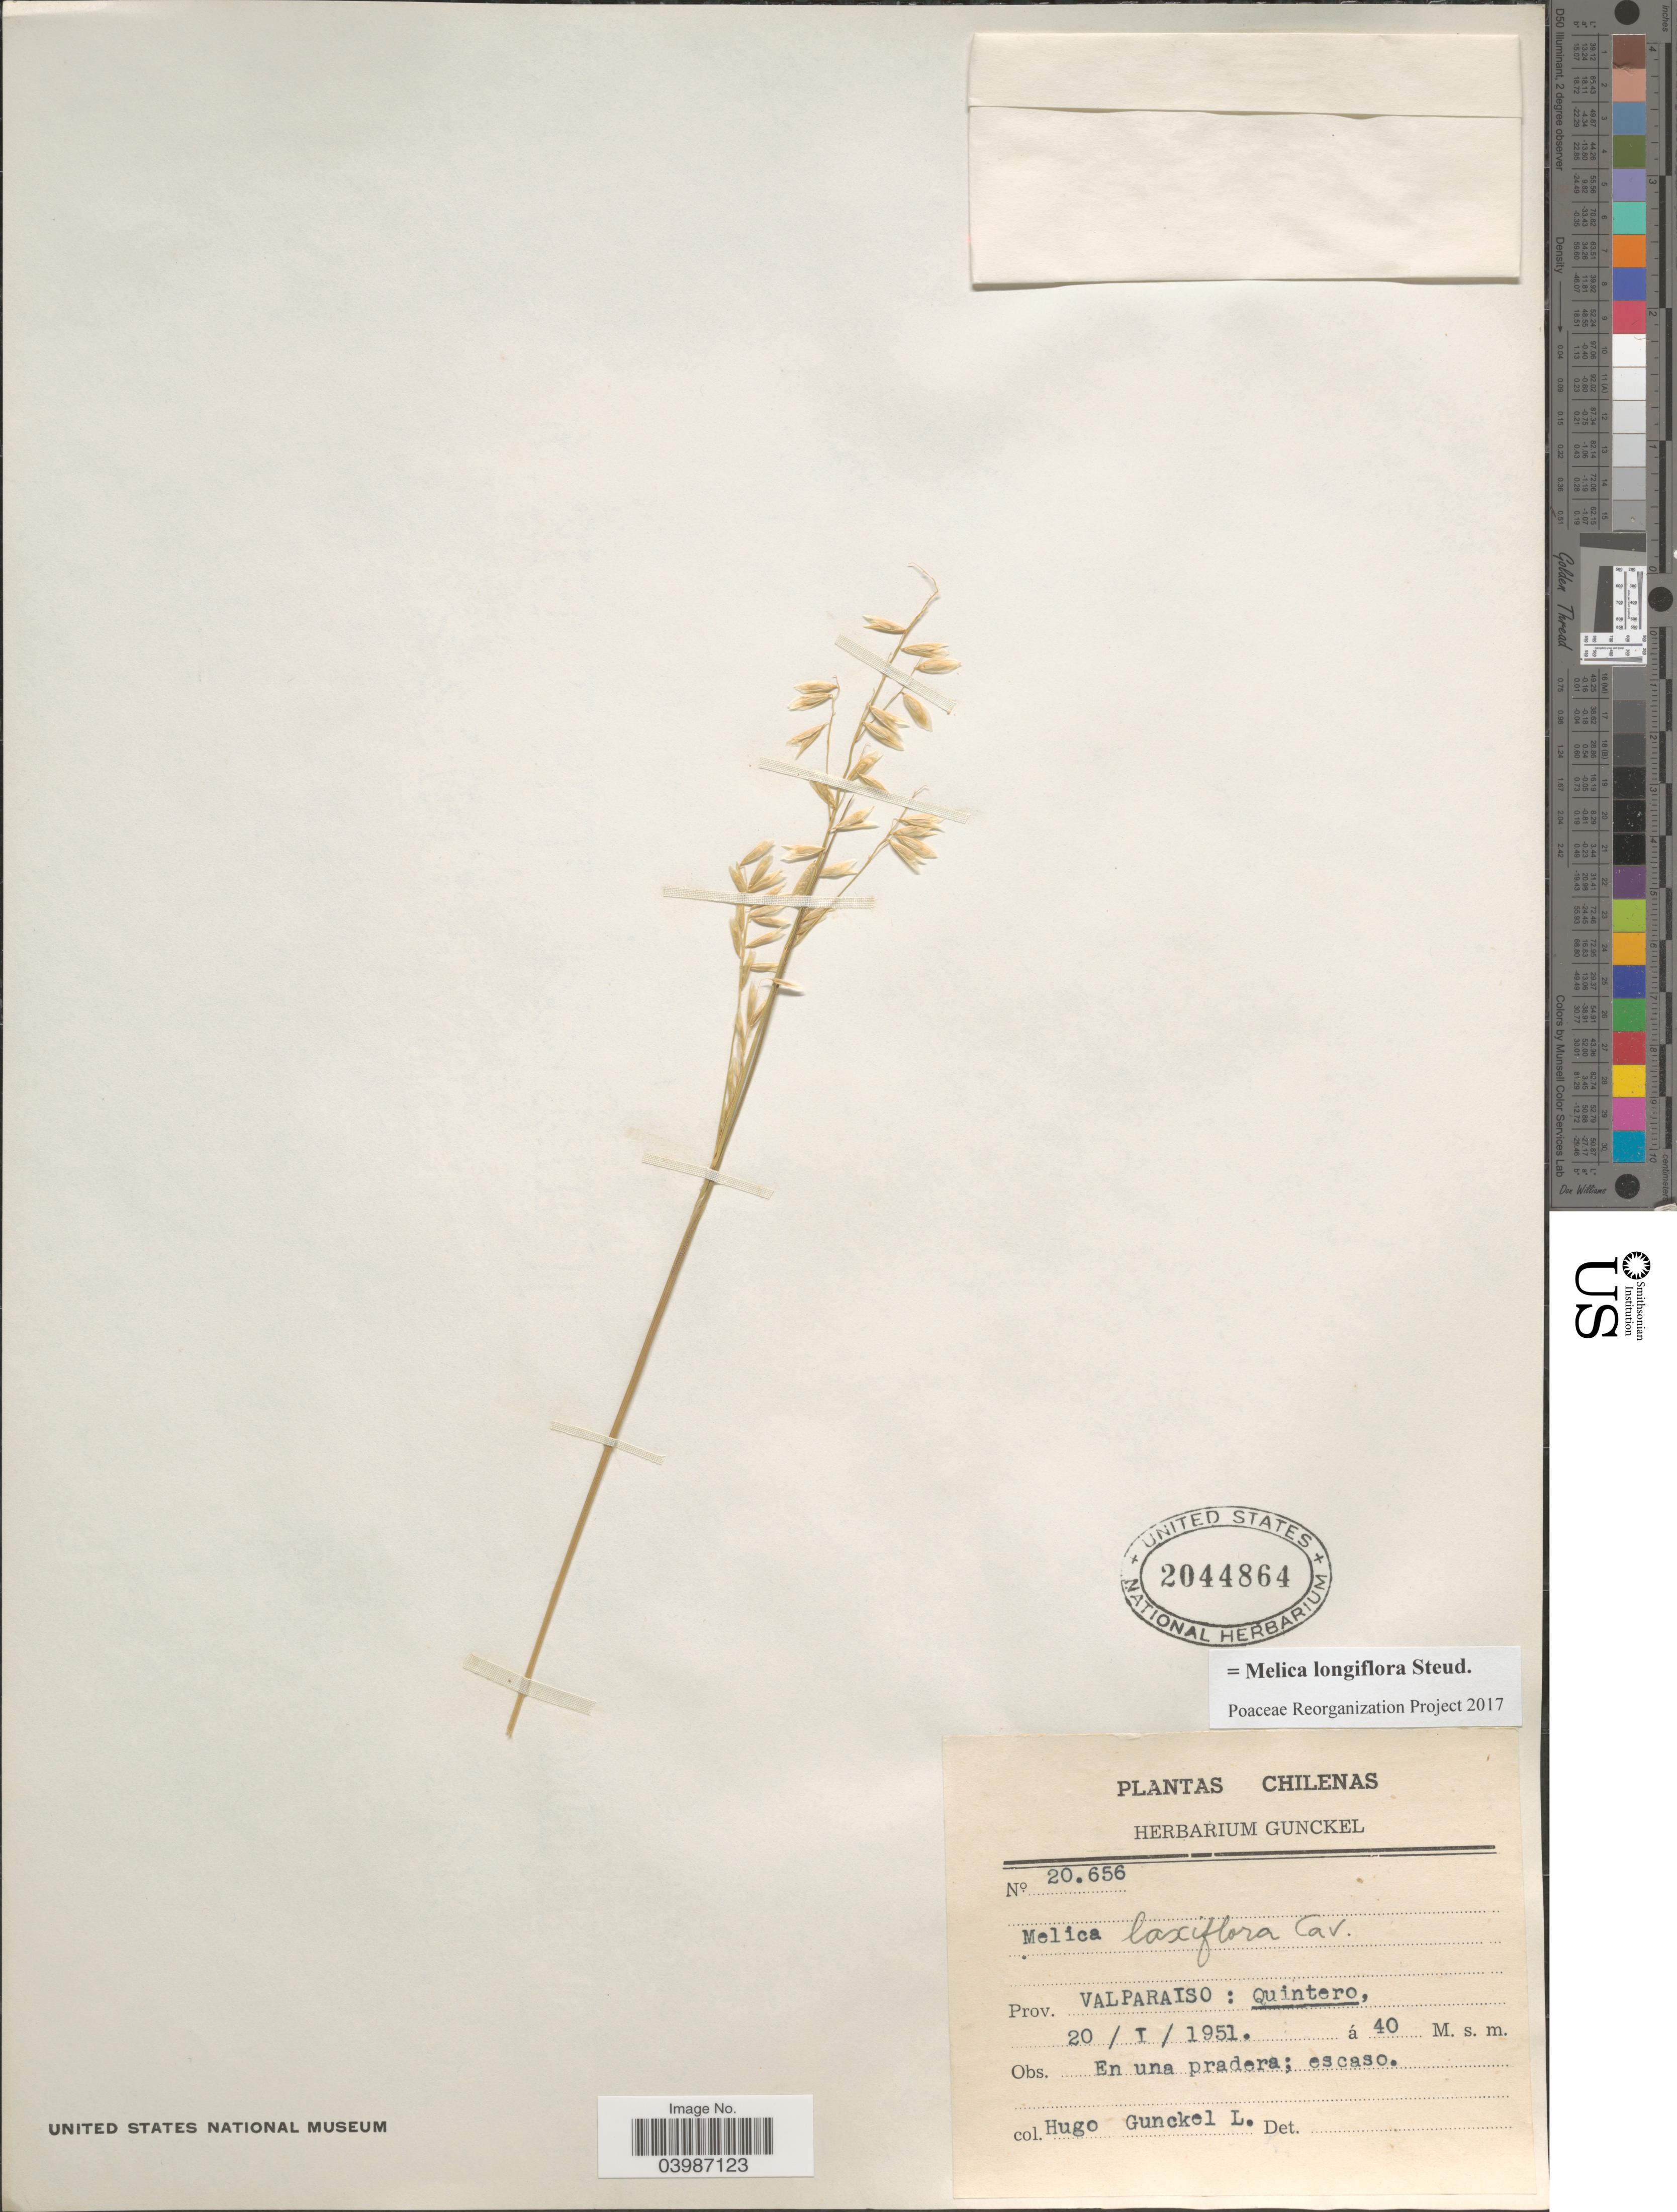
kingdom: Plantae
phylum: Tracheophyta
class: Liliopsida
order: Poales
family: Poaceae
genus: Melica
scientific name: Melica longiflora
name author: Steud.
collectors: H. Gunckel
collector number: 20656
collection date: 1951-01-20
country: Chile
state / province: Valparaíso (V)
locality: Prov. Valparaiso: Quintero.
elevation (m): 40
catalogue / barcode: US 2044864